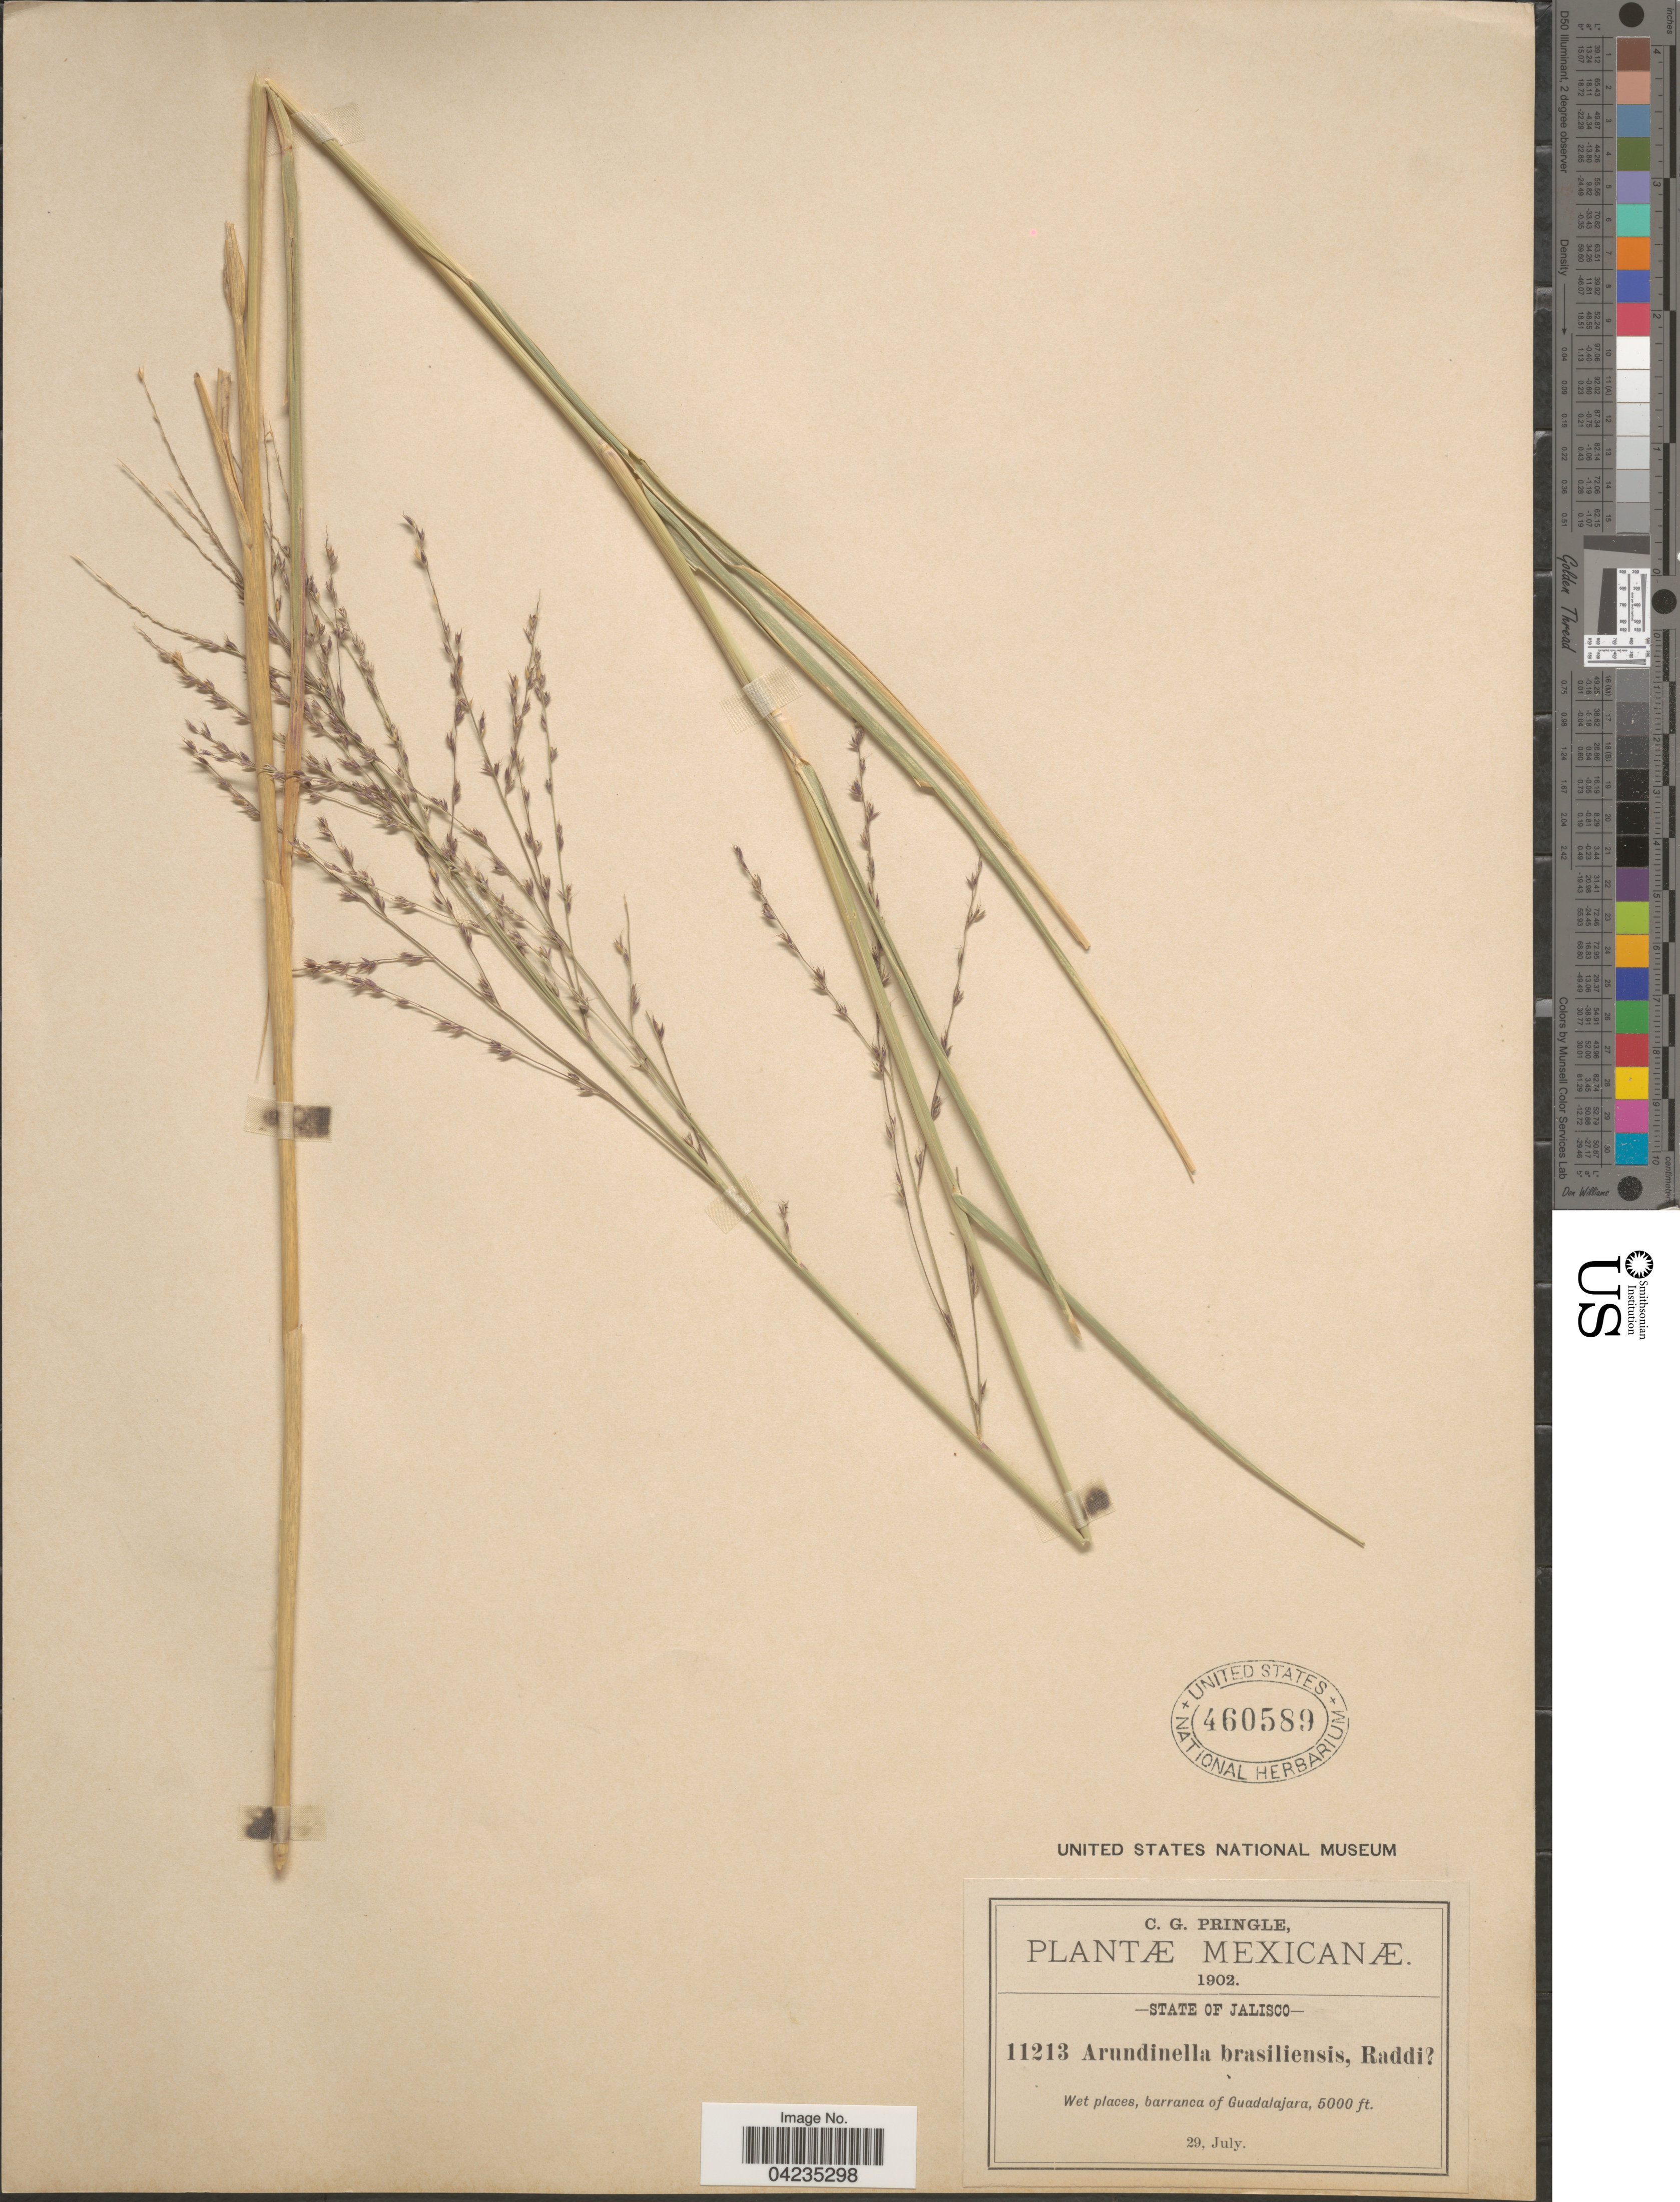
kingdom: Plantae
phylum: Tracheophyta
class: Liliopsida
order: Poales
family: Poaceae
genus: Arundinella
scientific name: Arundinella hispida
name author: (Humb. & Bonpl. ex Willd.) Kuntze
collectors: C. G. Pringle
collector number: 11213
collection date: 1902-07-29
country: Mexico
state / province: Jalisco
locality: Wet places, barranca of Guadalajara.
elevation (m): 1524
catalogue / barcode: US 460589